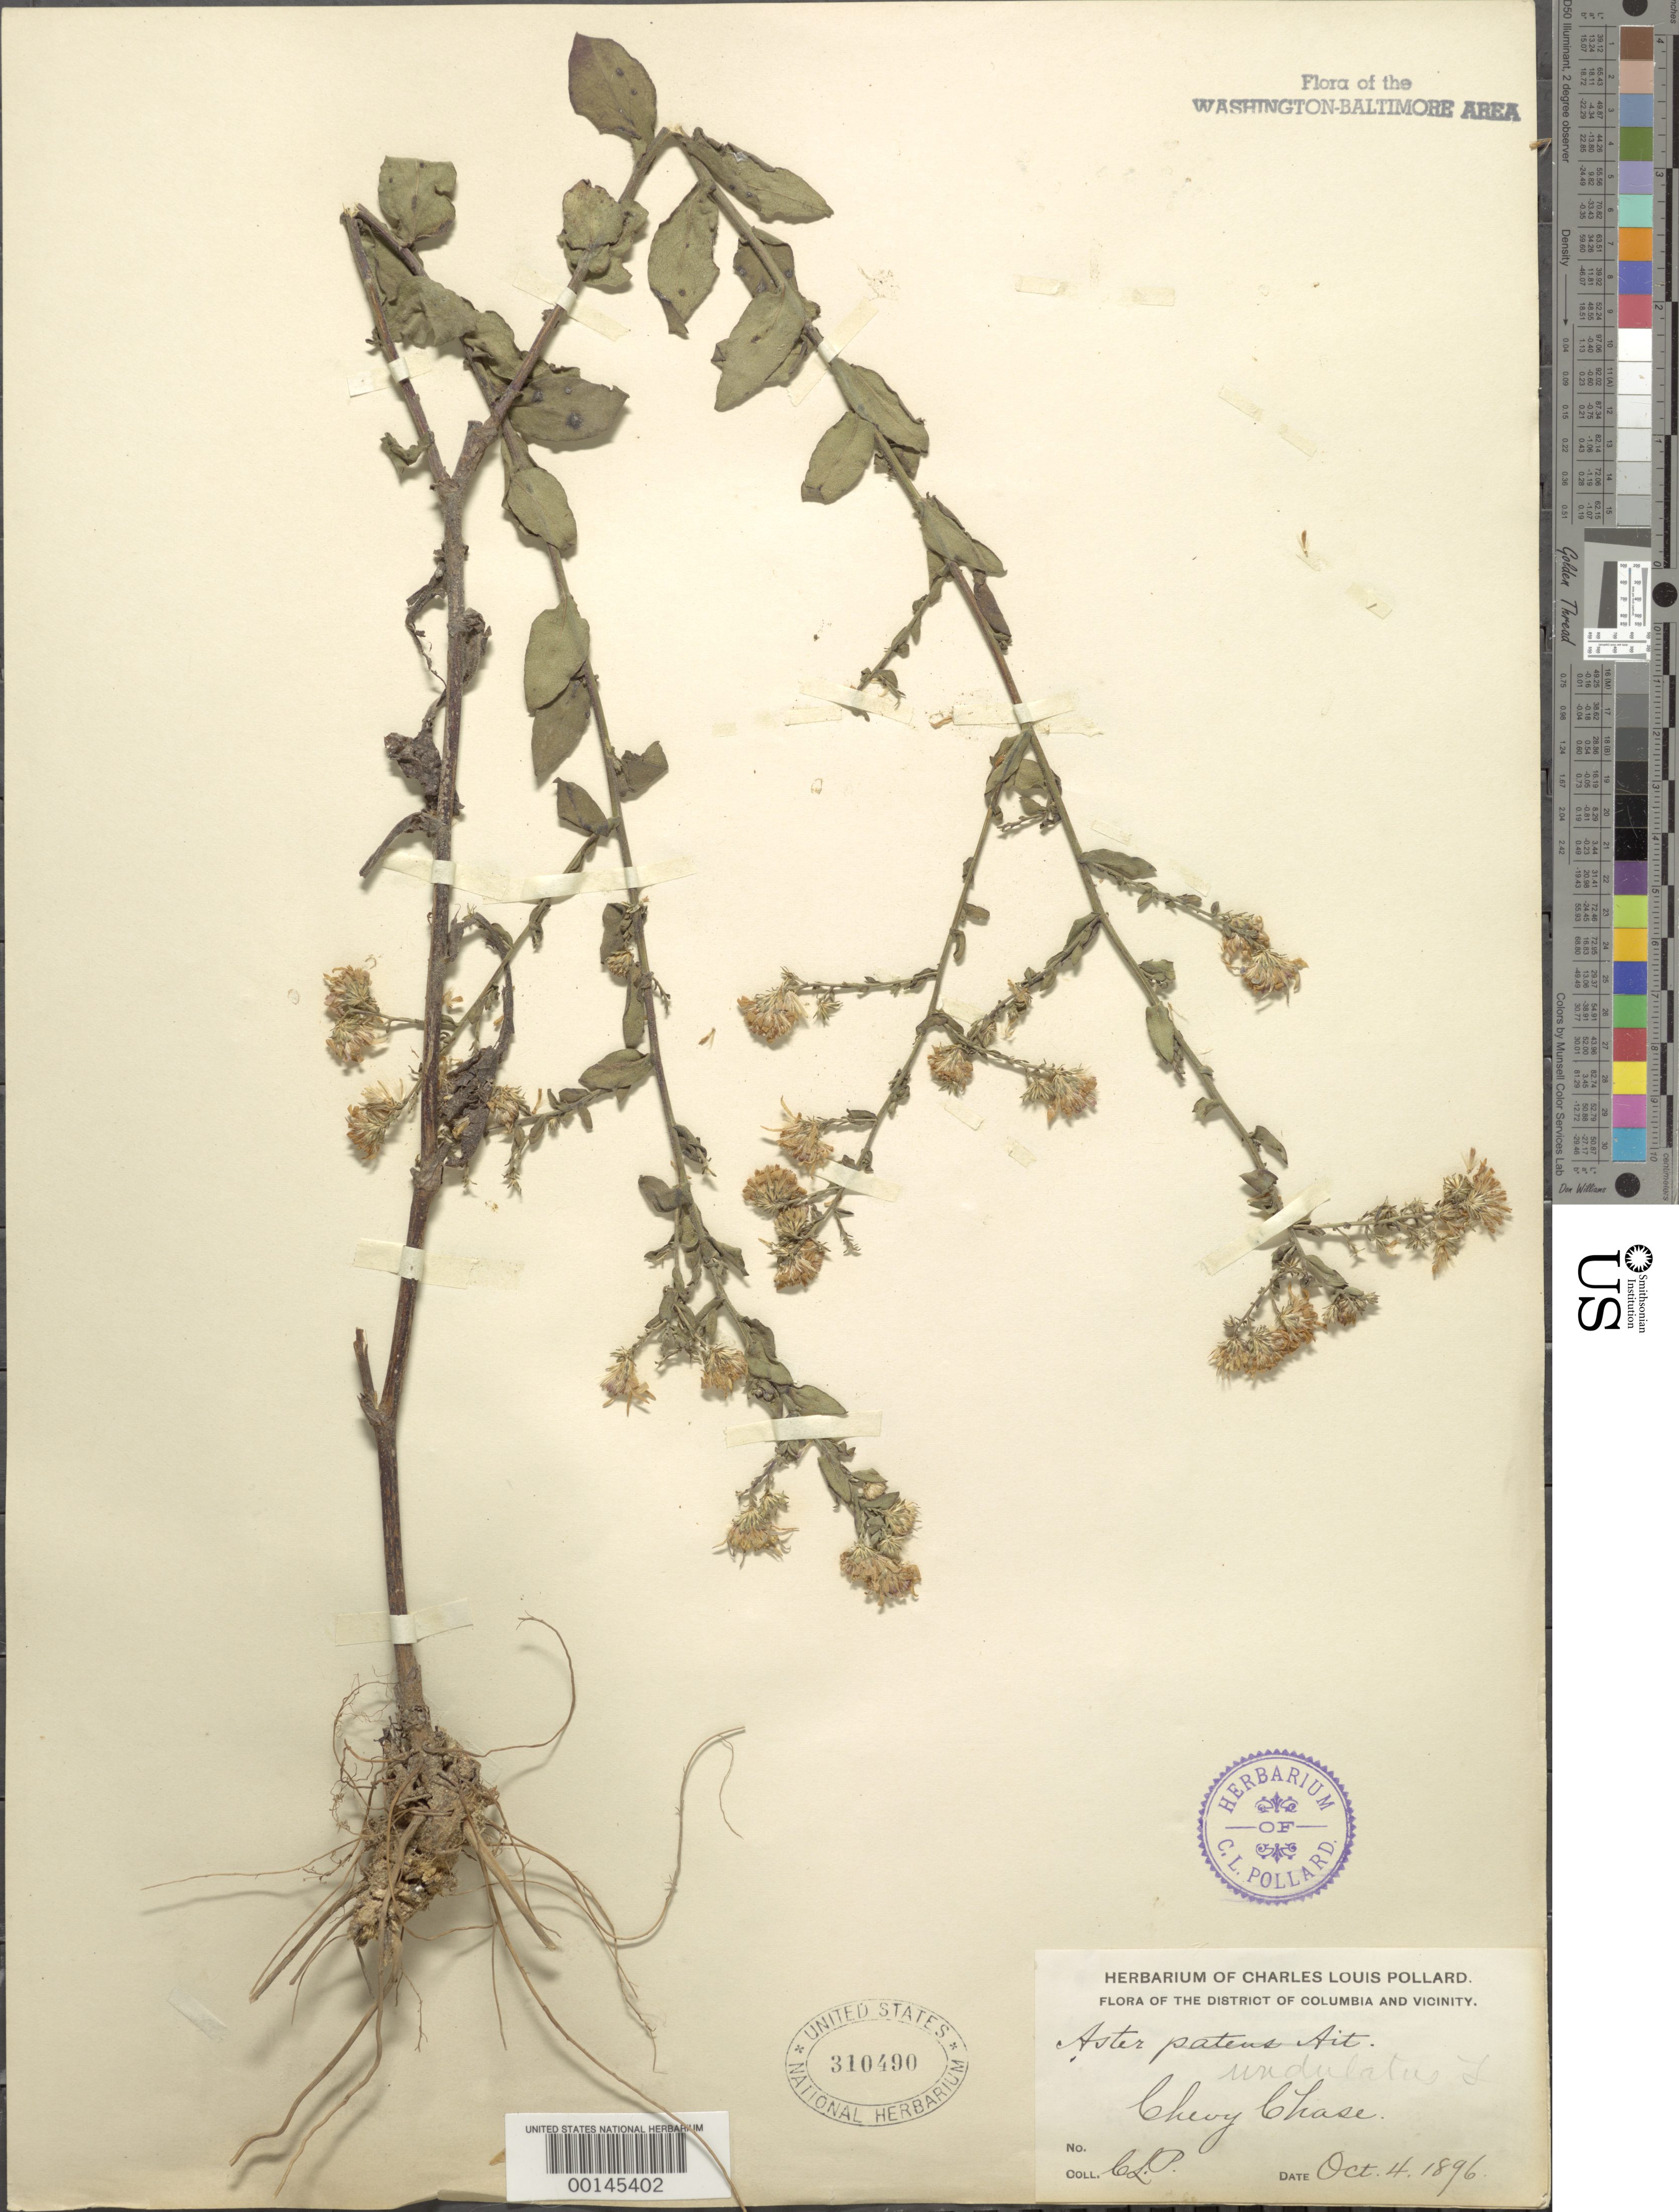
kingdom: Plantae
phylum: Tracheophyta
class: Magnoliopsida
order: Asterales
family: Asteraceae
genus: Symphyotrichum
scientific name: Symphyotrichum undulatum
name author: (L.) G.L. Nesom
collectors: C. L. Pollard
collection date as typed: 04 Oct 1896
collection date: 1896-10-04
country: United States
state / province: Maryland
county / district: Montgomery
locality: Chevy Chase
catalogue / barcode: US 310490